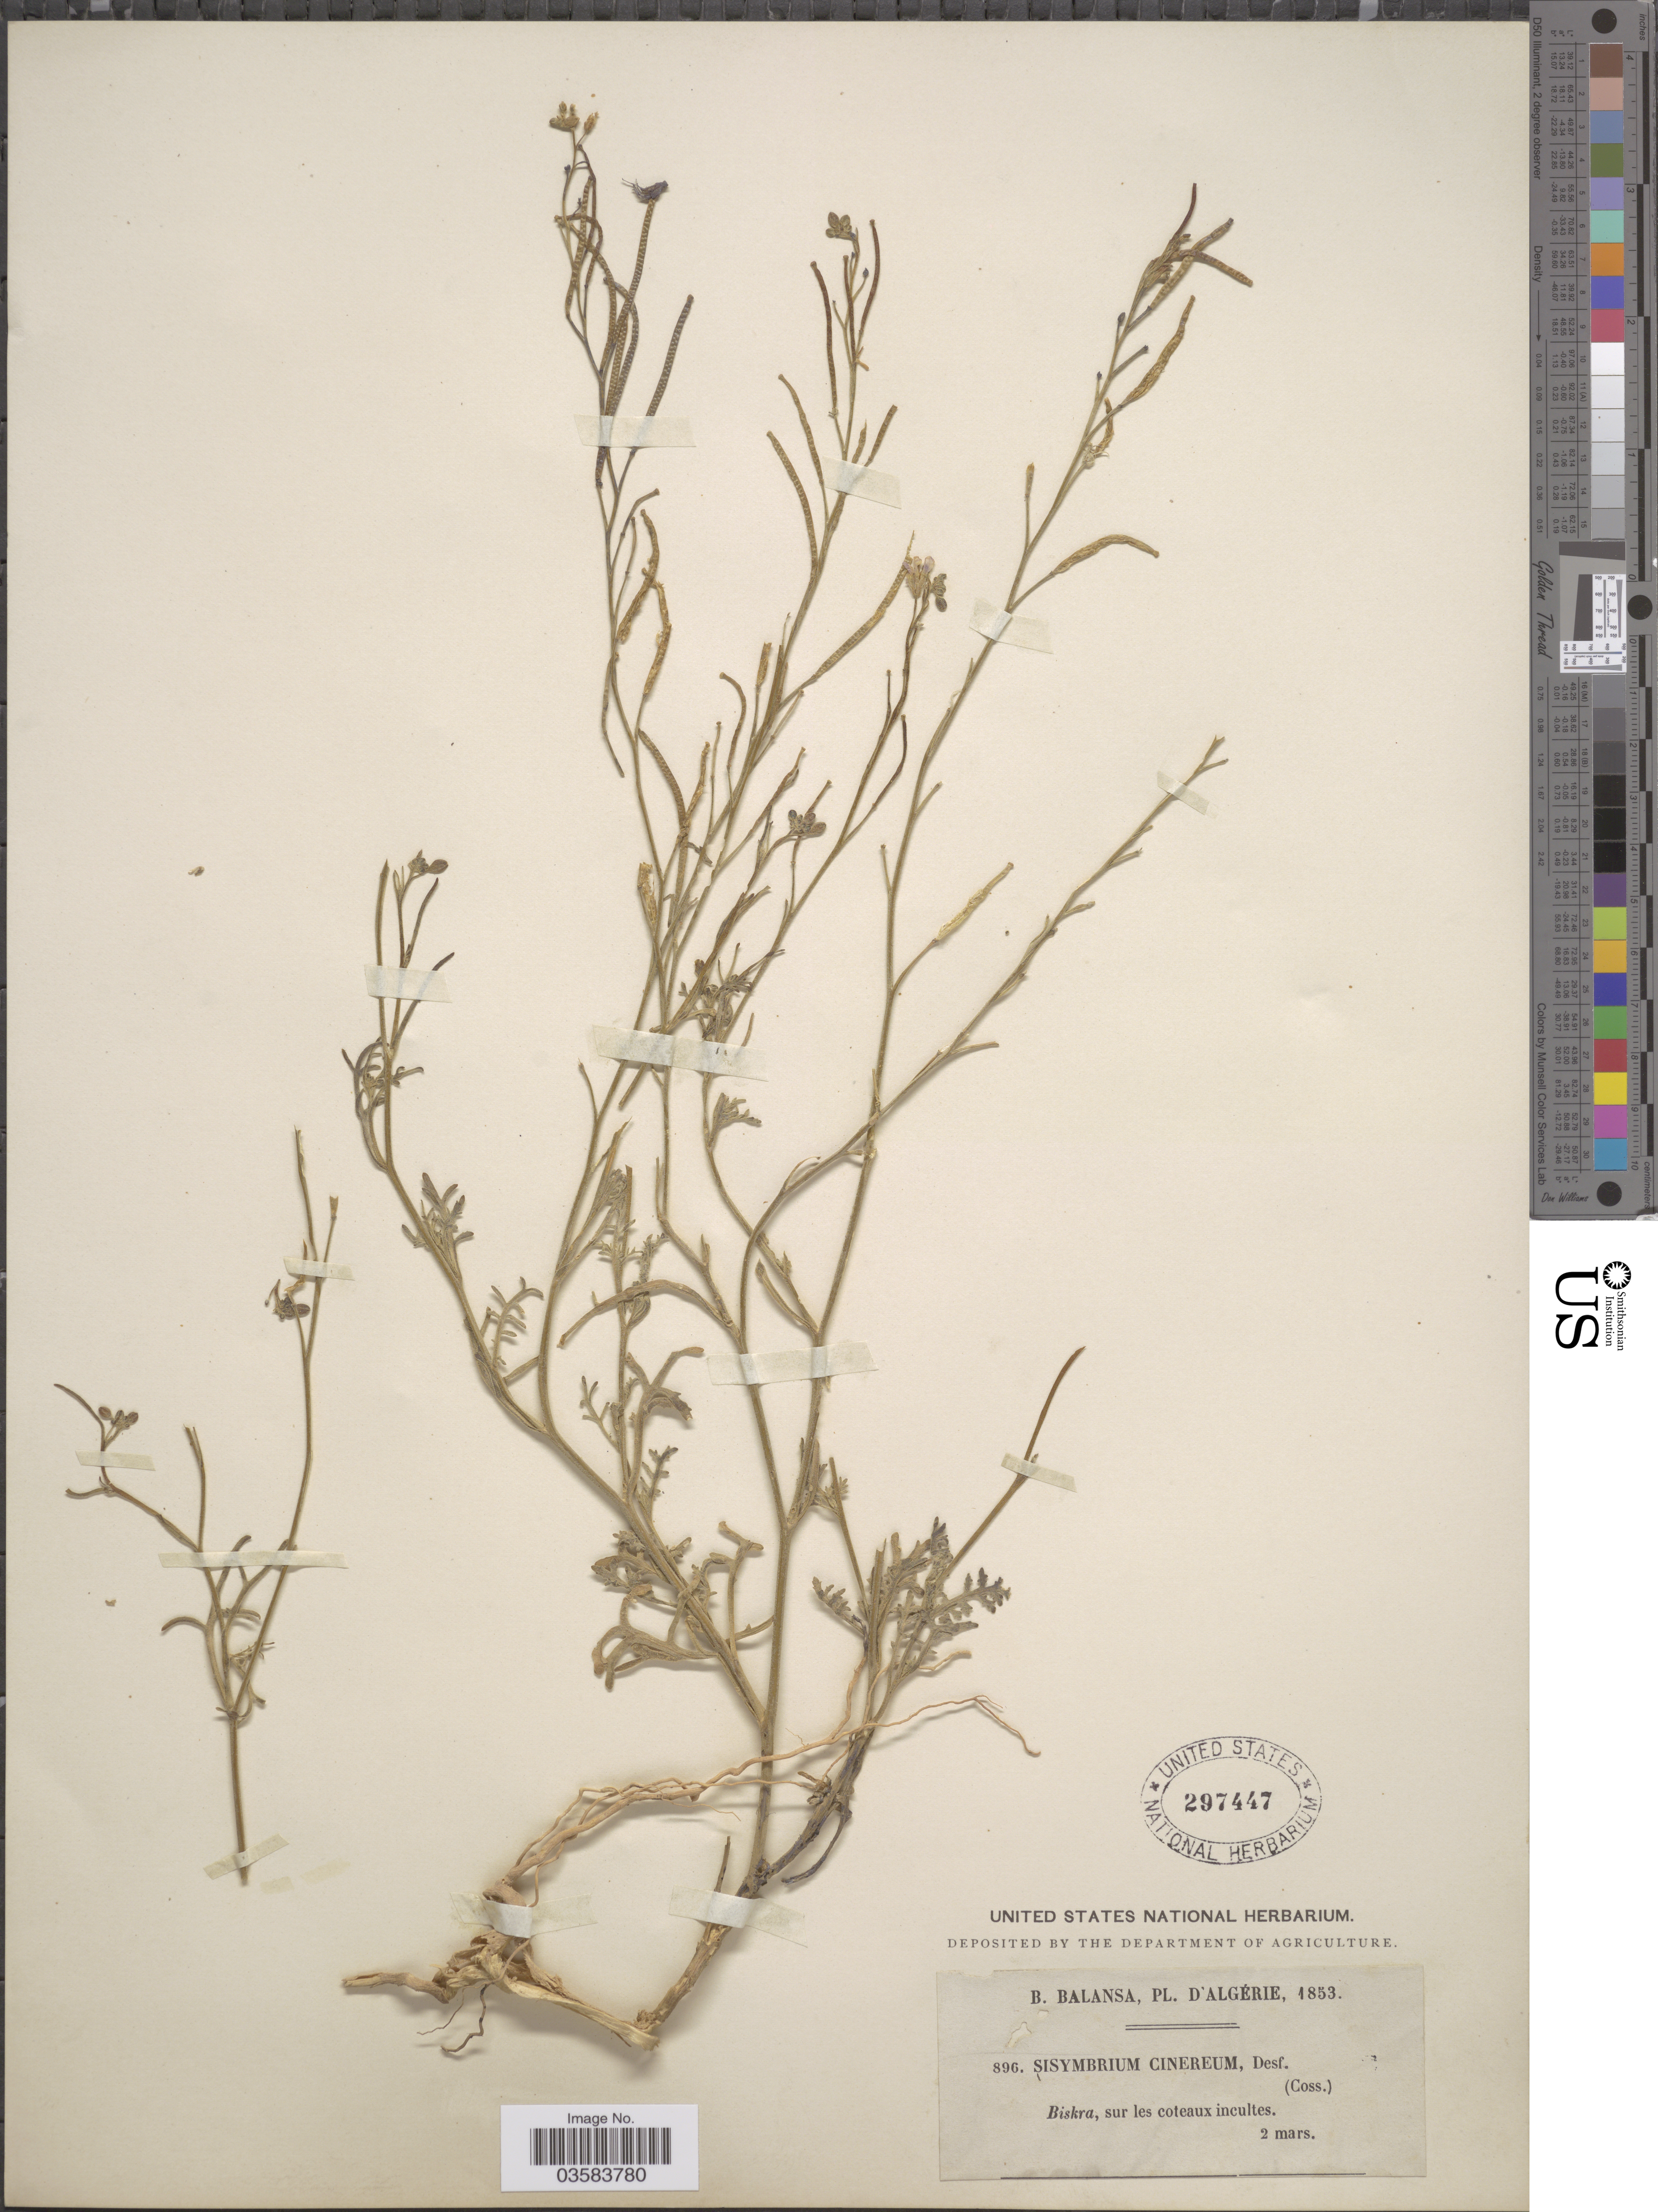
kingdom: Plantae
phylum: Tracheophyta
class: Magnoliopsida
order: Brassicales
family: Brassicaceae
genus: Ammosperma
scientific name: Ammosperma cinerea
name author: Baill.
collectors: B. Balansa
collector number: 896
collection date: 1853-03-02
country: Algeria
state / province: Biskra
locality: Biskra, sur les coteaux incultes.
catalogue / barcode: US 297447